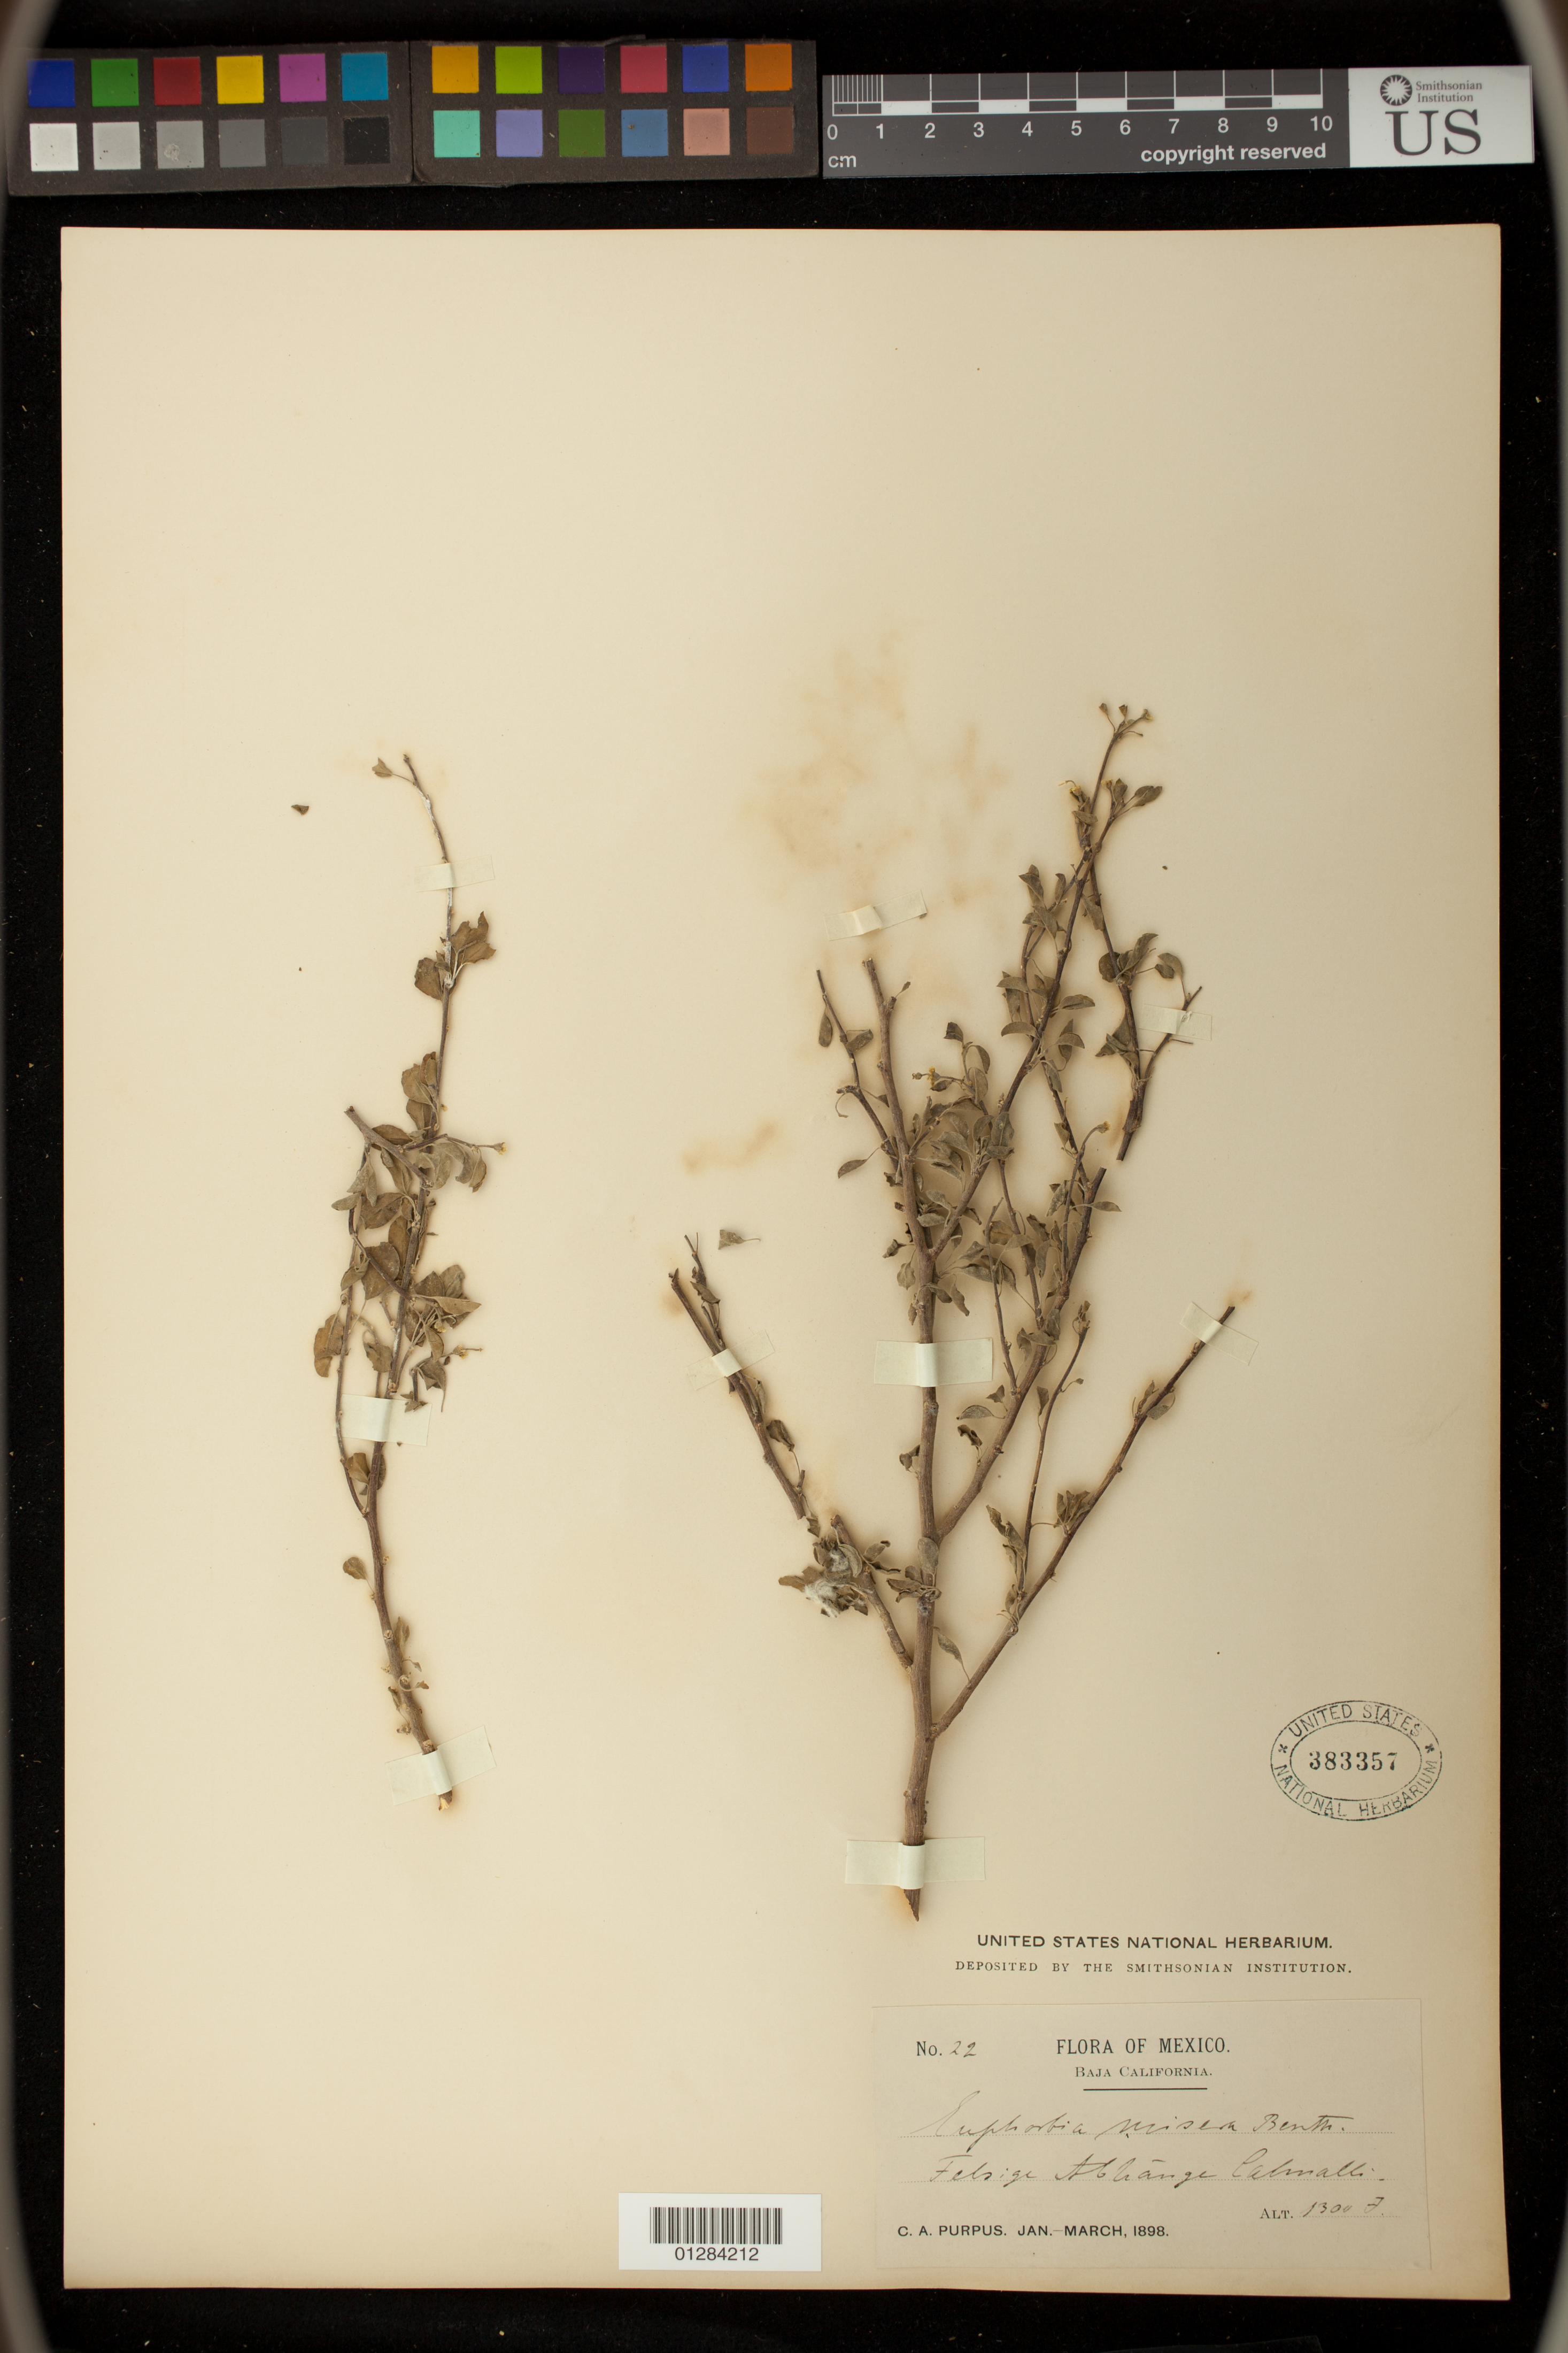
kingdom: Plantae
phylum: Tracheophyta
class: Magnoliopsida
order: Malpighiales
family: Euphorbiaceae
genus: Euphorbia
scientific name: Euphorbia misera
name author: Benth.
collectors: C. A. Purpus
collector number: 22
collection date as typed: Jan 1898 to -- Mar 1898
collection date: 1898-01/1898-03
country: Mexico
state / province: Baja California Norte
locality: Aroyos Calmall.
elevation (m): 396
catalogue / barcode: US 383357